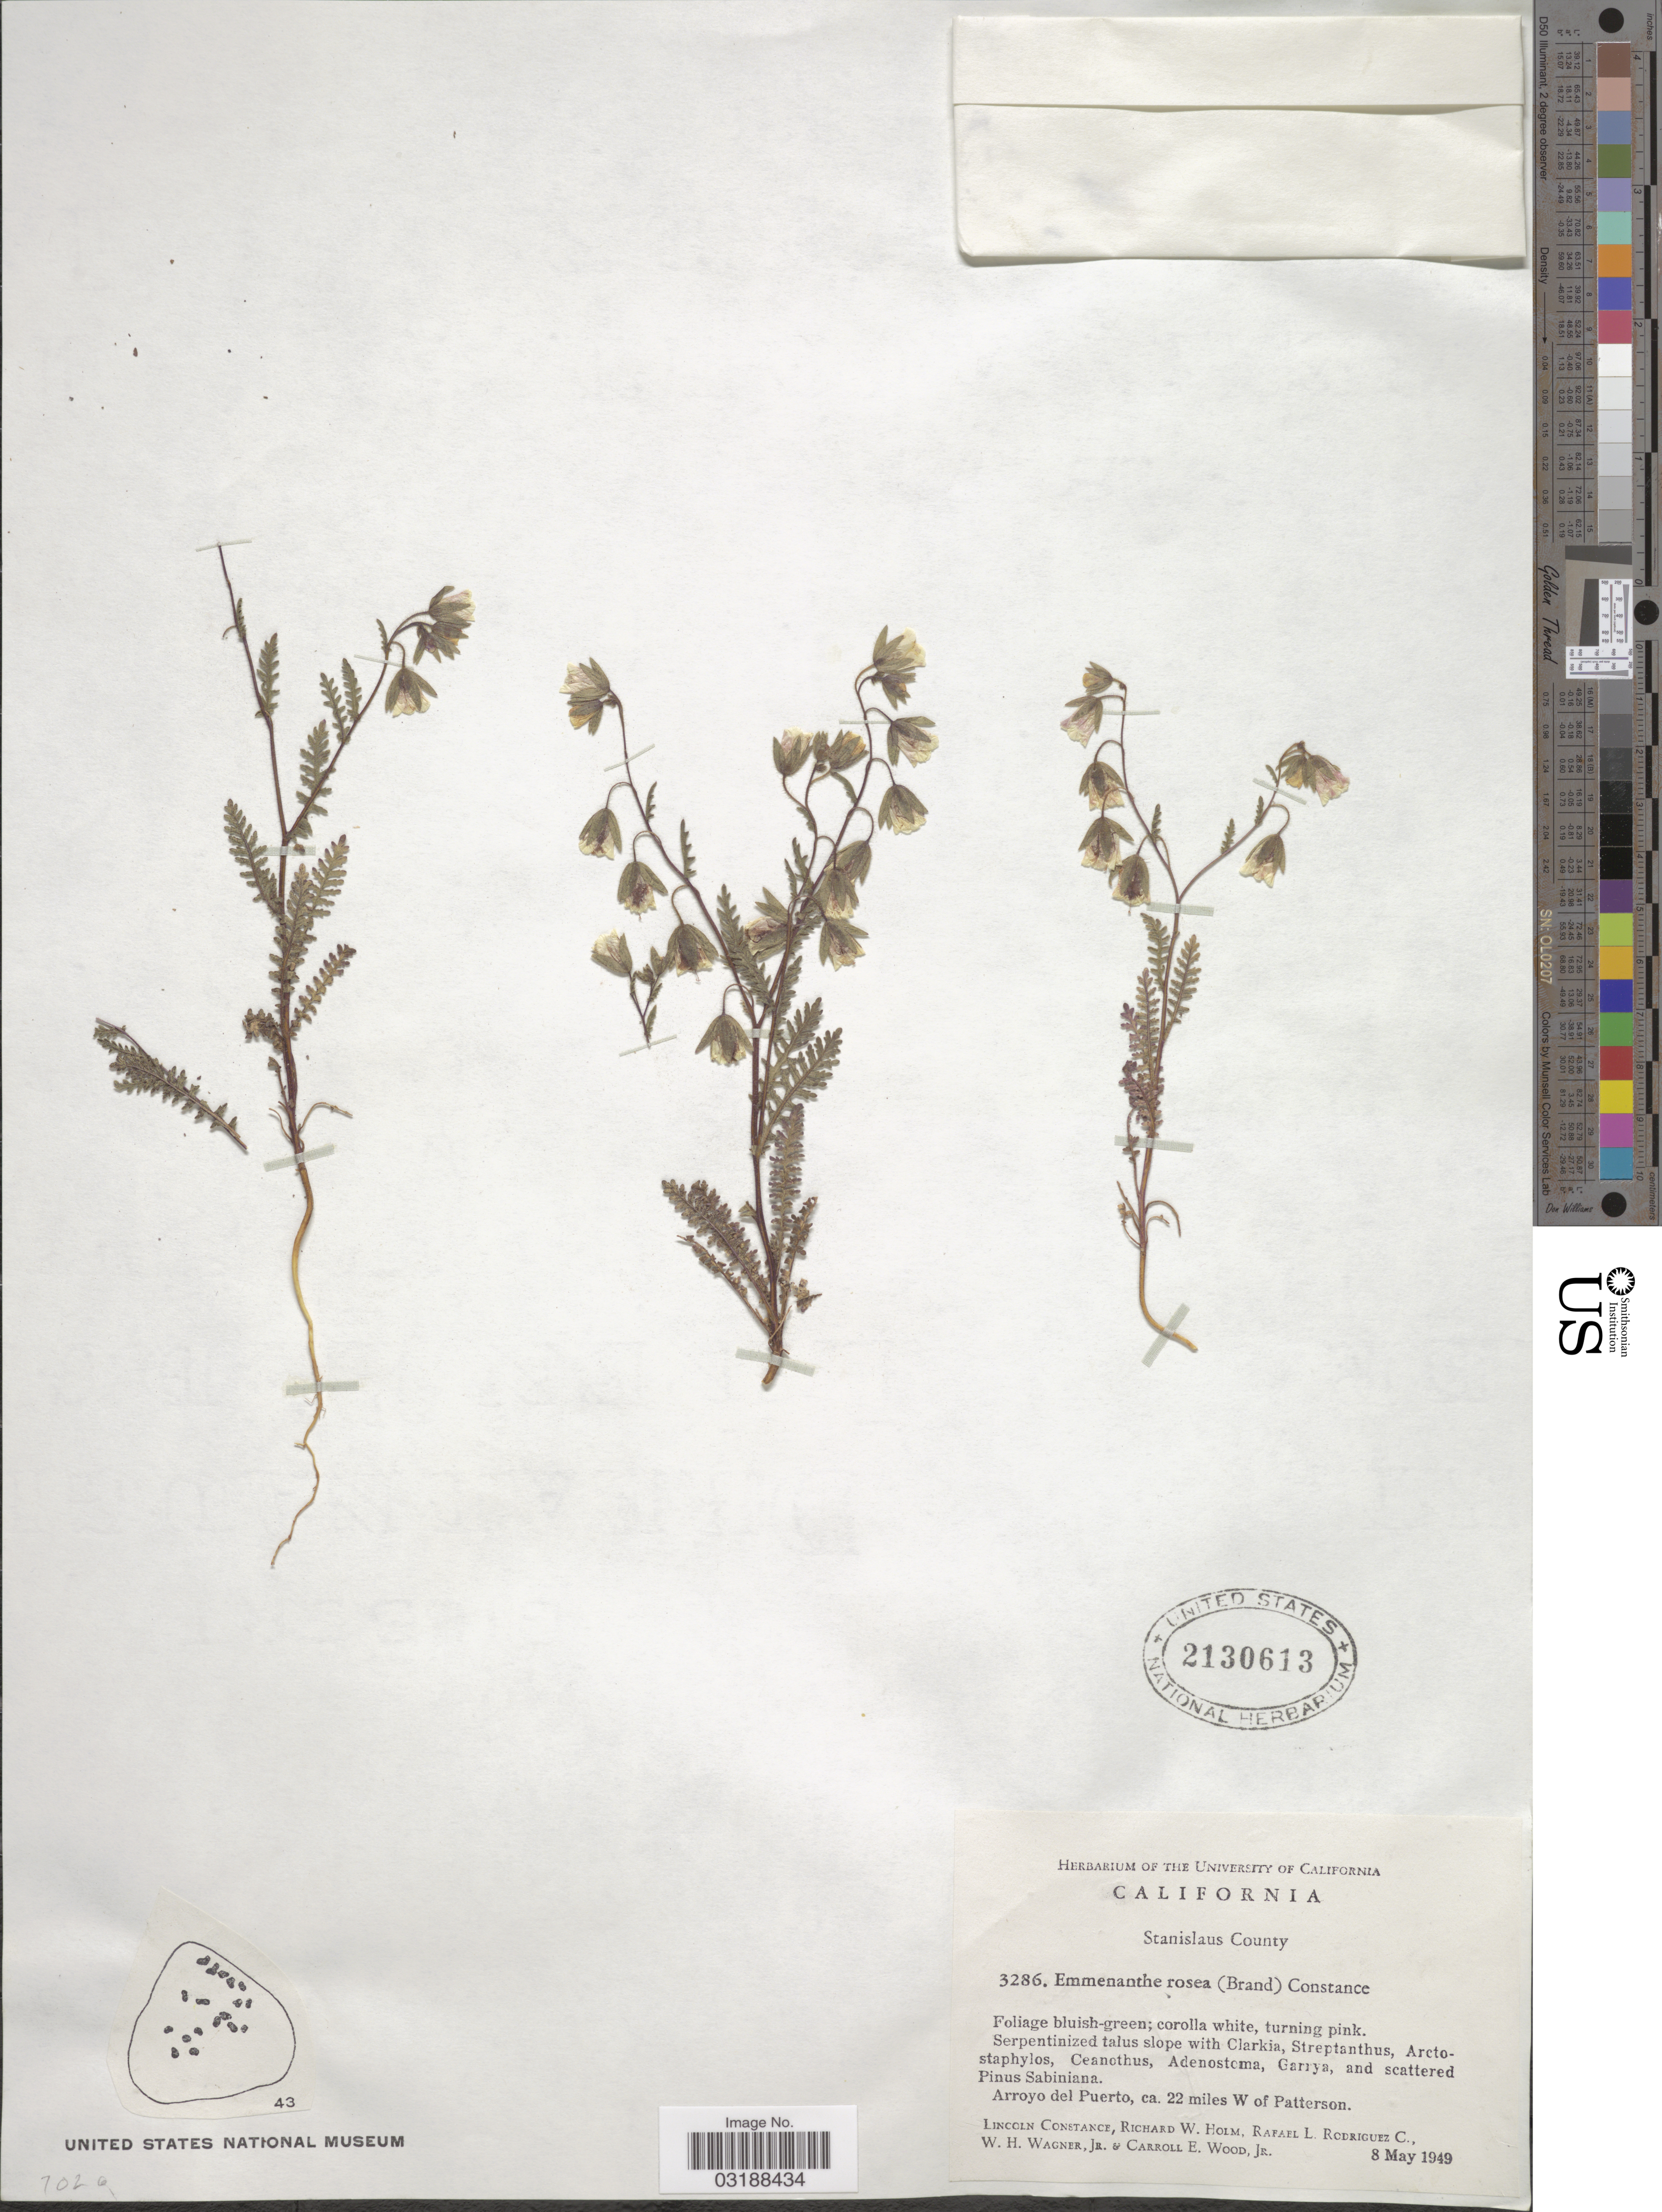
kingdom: Plantae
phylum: Tracheophyta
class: Magnoliopsida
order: Boraginales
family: Hydrophyllaceae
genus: Emmenanthe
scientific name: Emmenanthe rosea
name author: (Brand) Constance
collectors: L. Constance, R. M. Holman, R. Rodríguez, W. H. Wagner & C. Atwood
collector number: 3286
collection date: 1949-05-08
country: United States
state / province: California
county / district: Stanislaus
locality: Stanislaus County. Arroyo del Puerto, ca. 22 miles W of Patterson.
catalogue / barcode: US 2130613